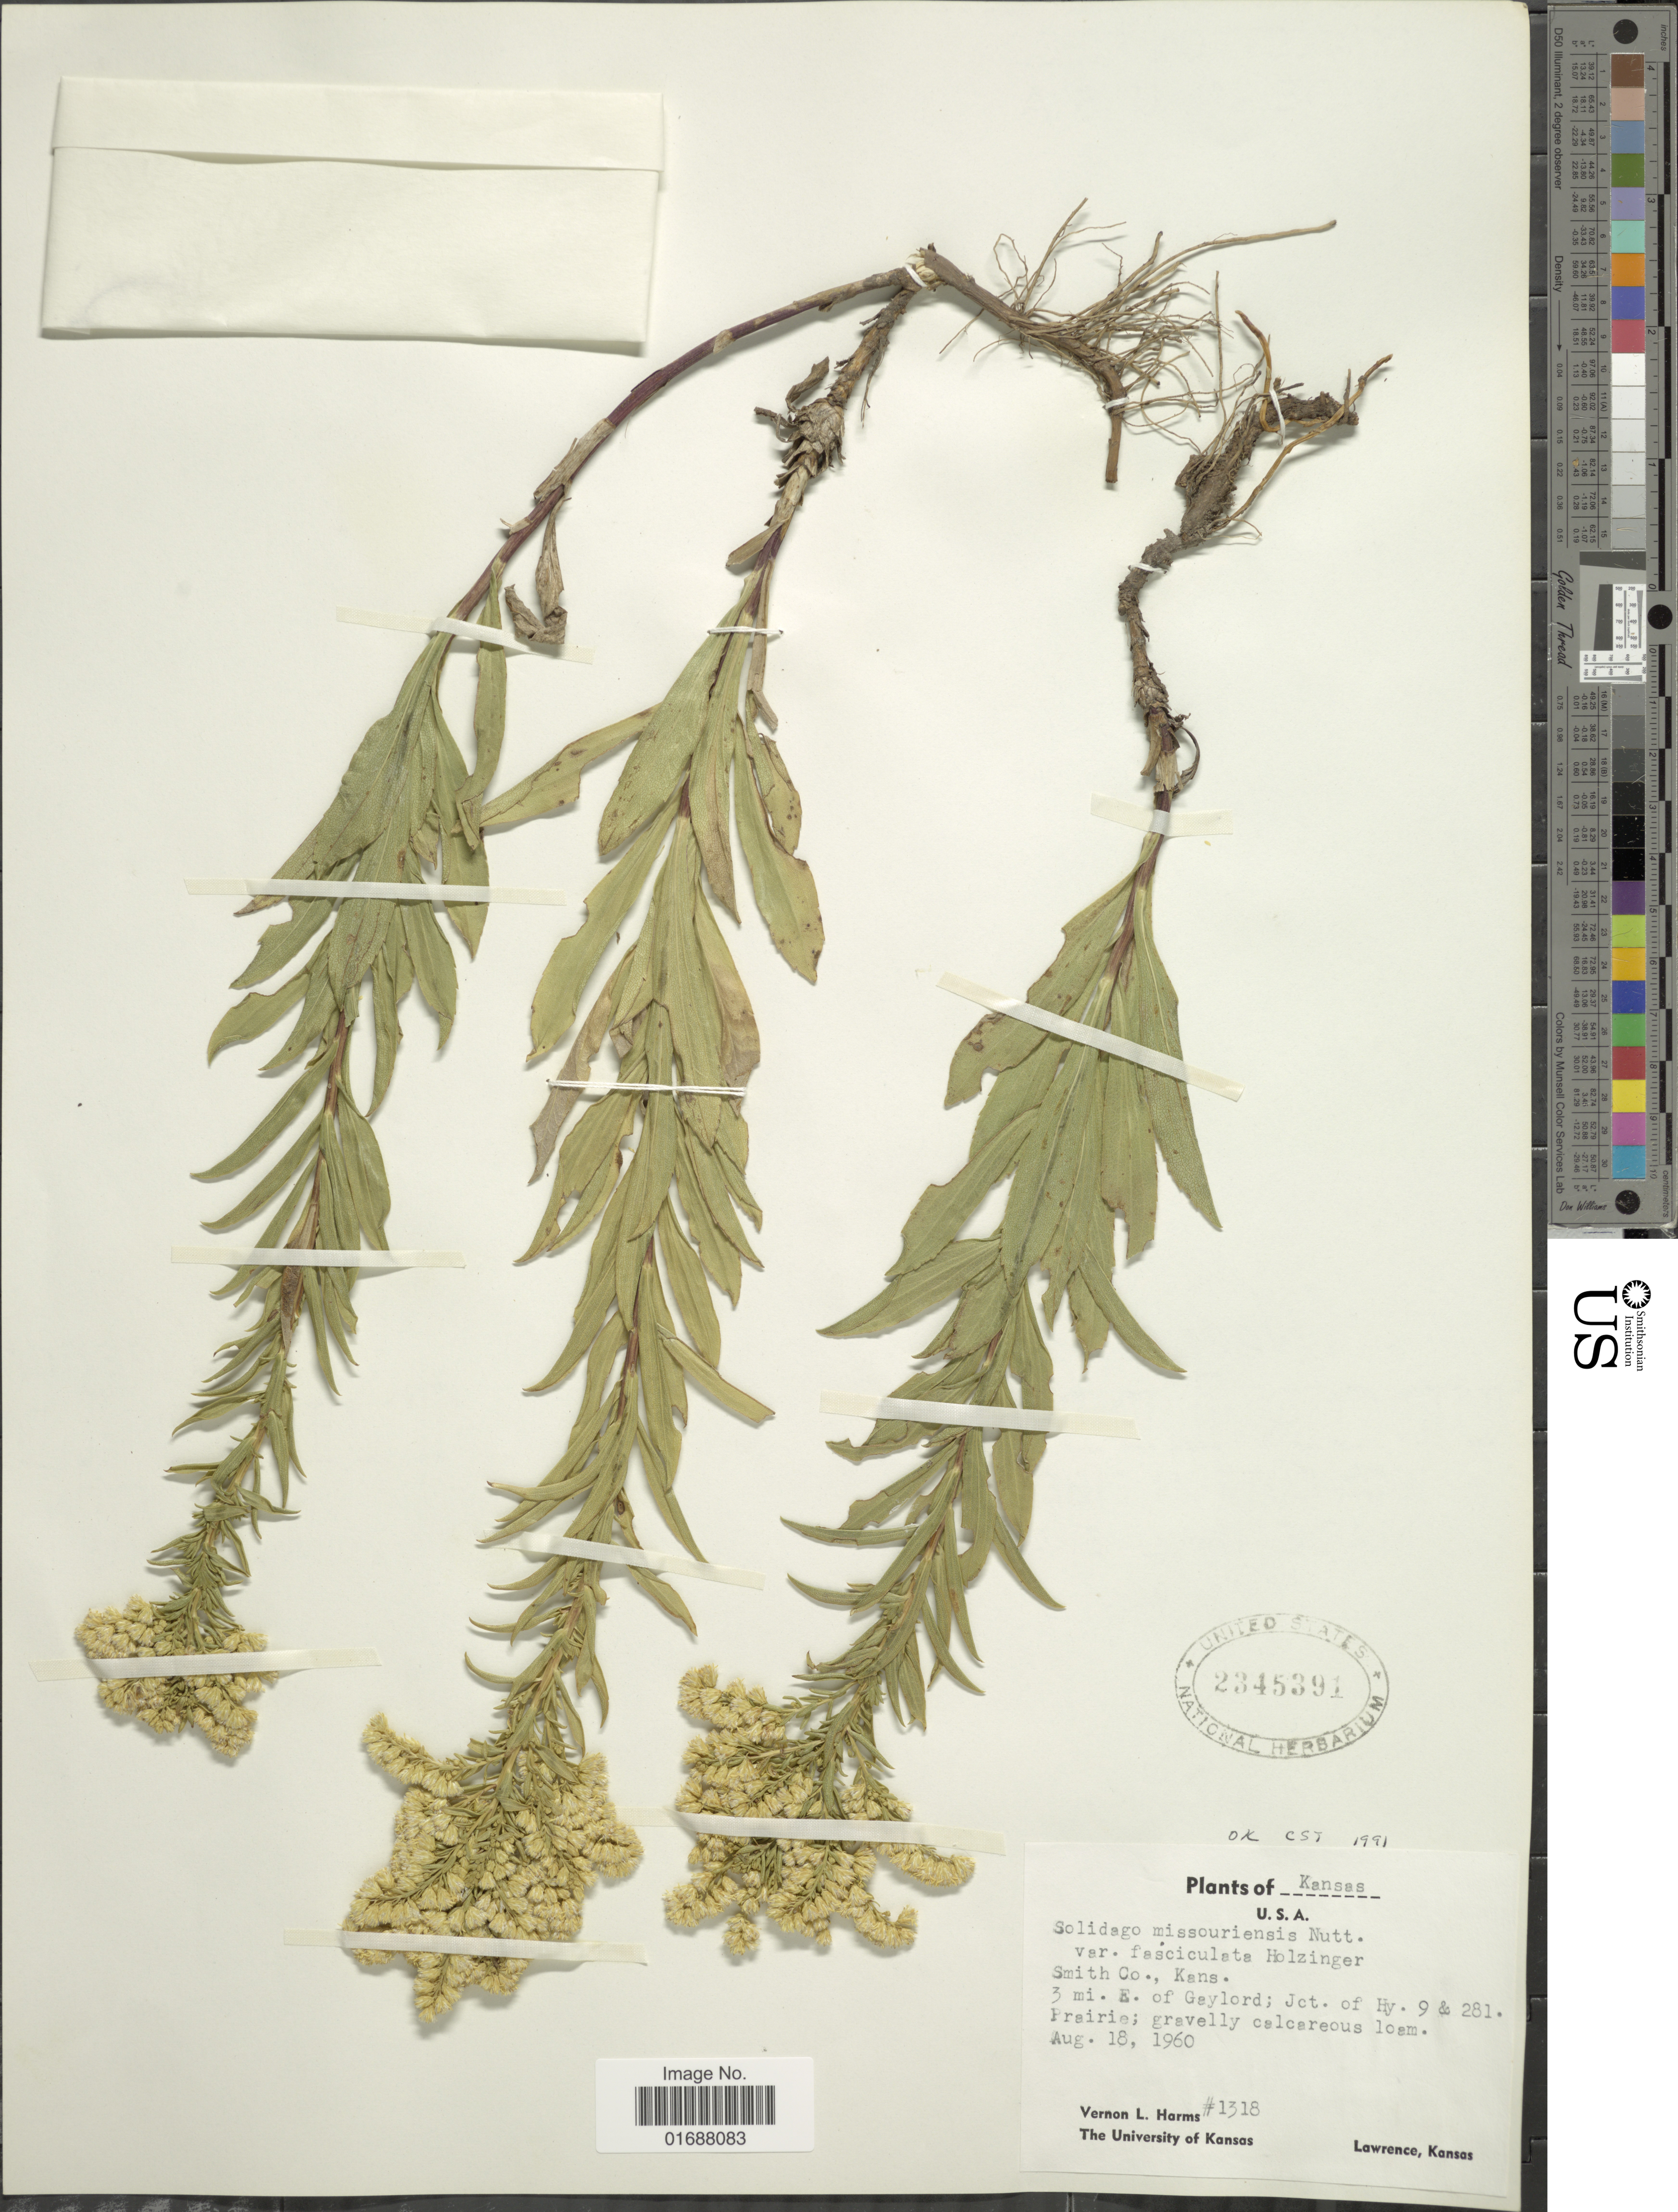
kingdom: Plantae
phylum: Tracheophyta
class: Magnoliopsida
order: Asterales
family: Asteraceae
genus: Solidago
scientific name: Solidago missouriensis var. fasciculata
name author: Holz.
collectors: V. Harms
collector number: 1318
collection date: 1960-08-18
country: United States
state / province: Kansas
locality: Smith co., Kans., 3 mi. E. of Gaylord; Jct. of Hy. 9 & 281 Prairie.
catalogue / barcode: US 2345391